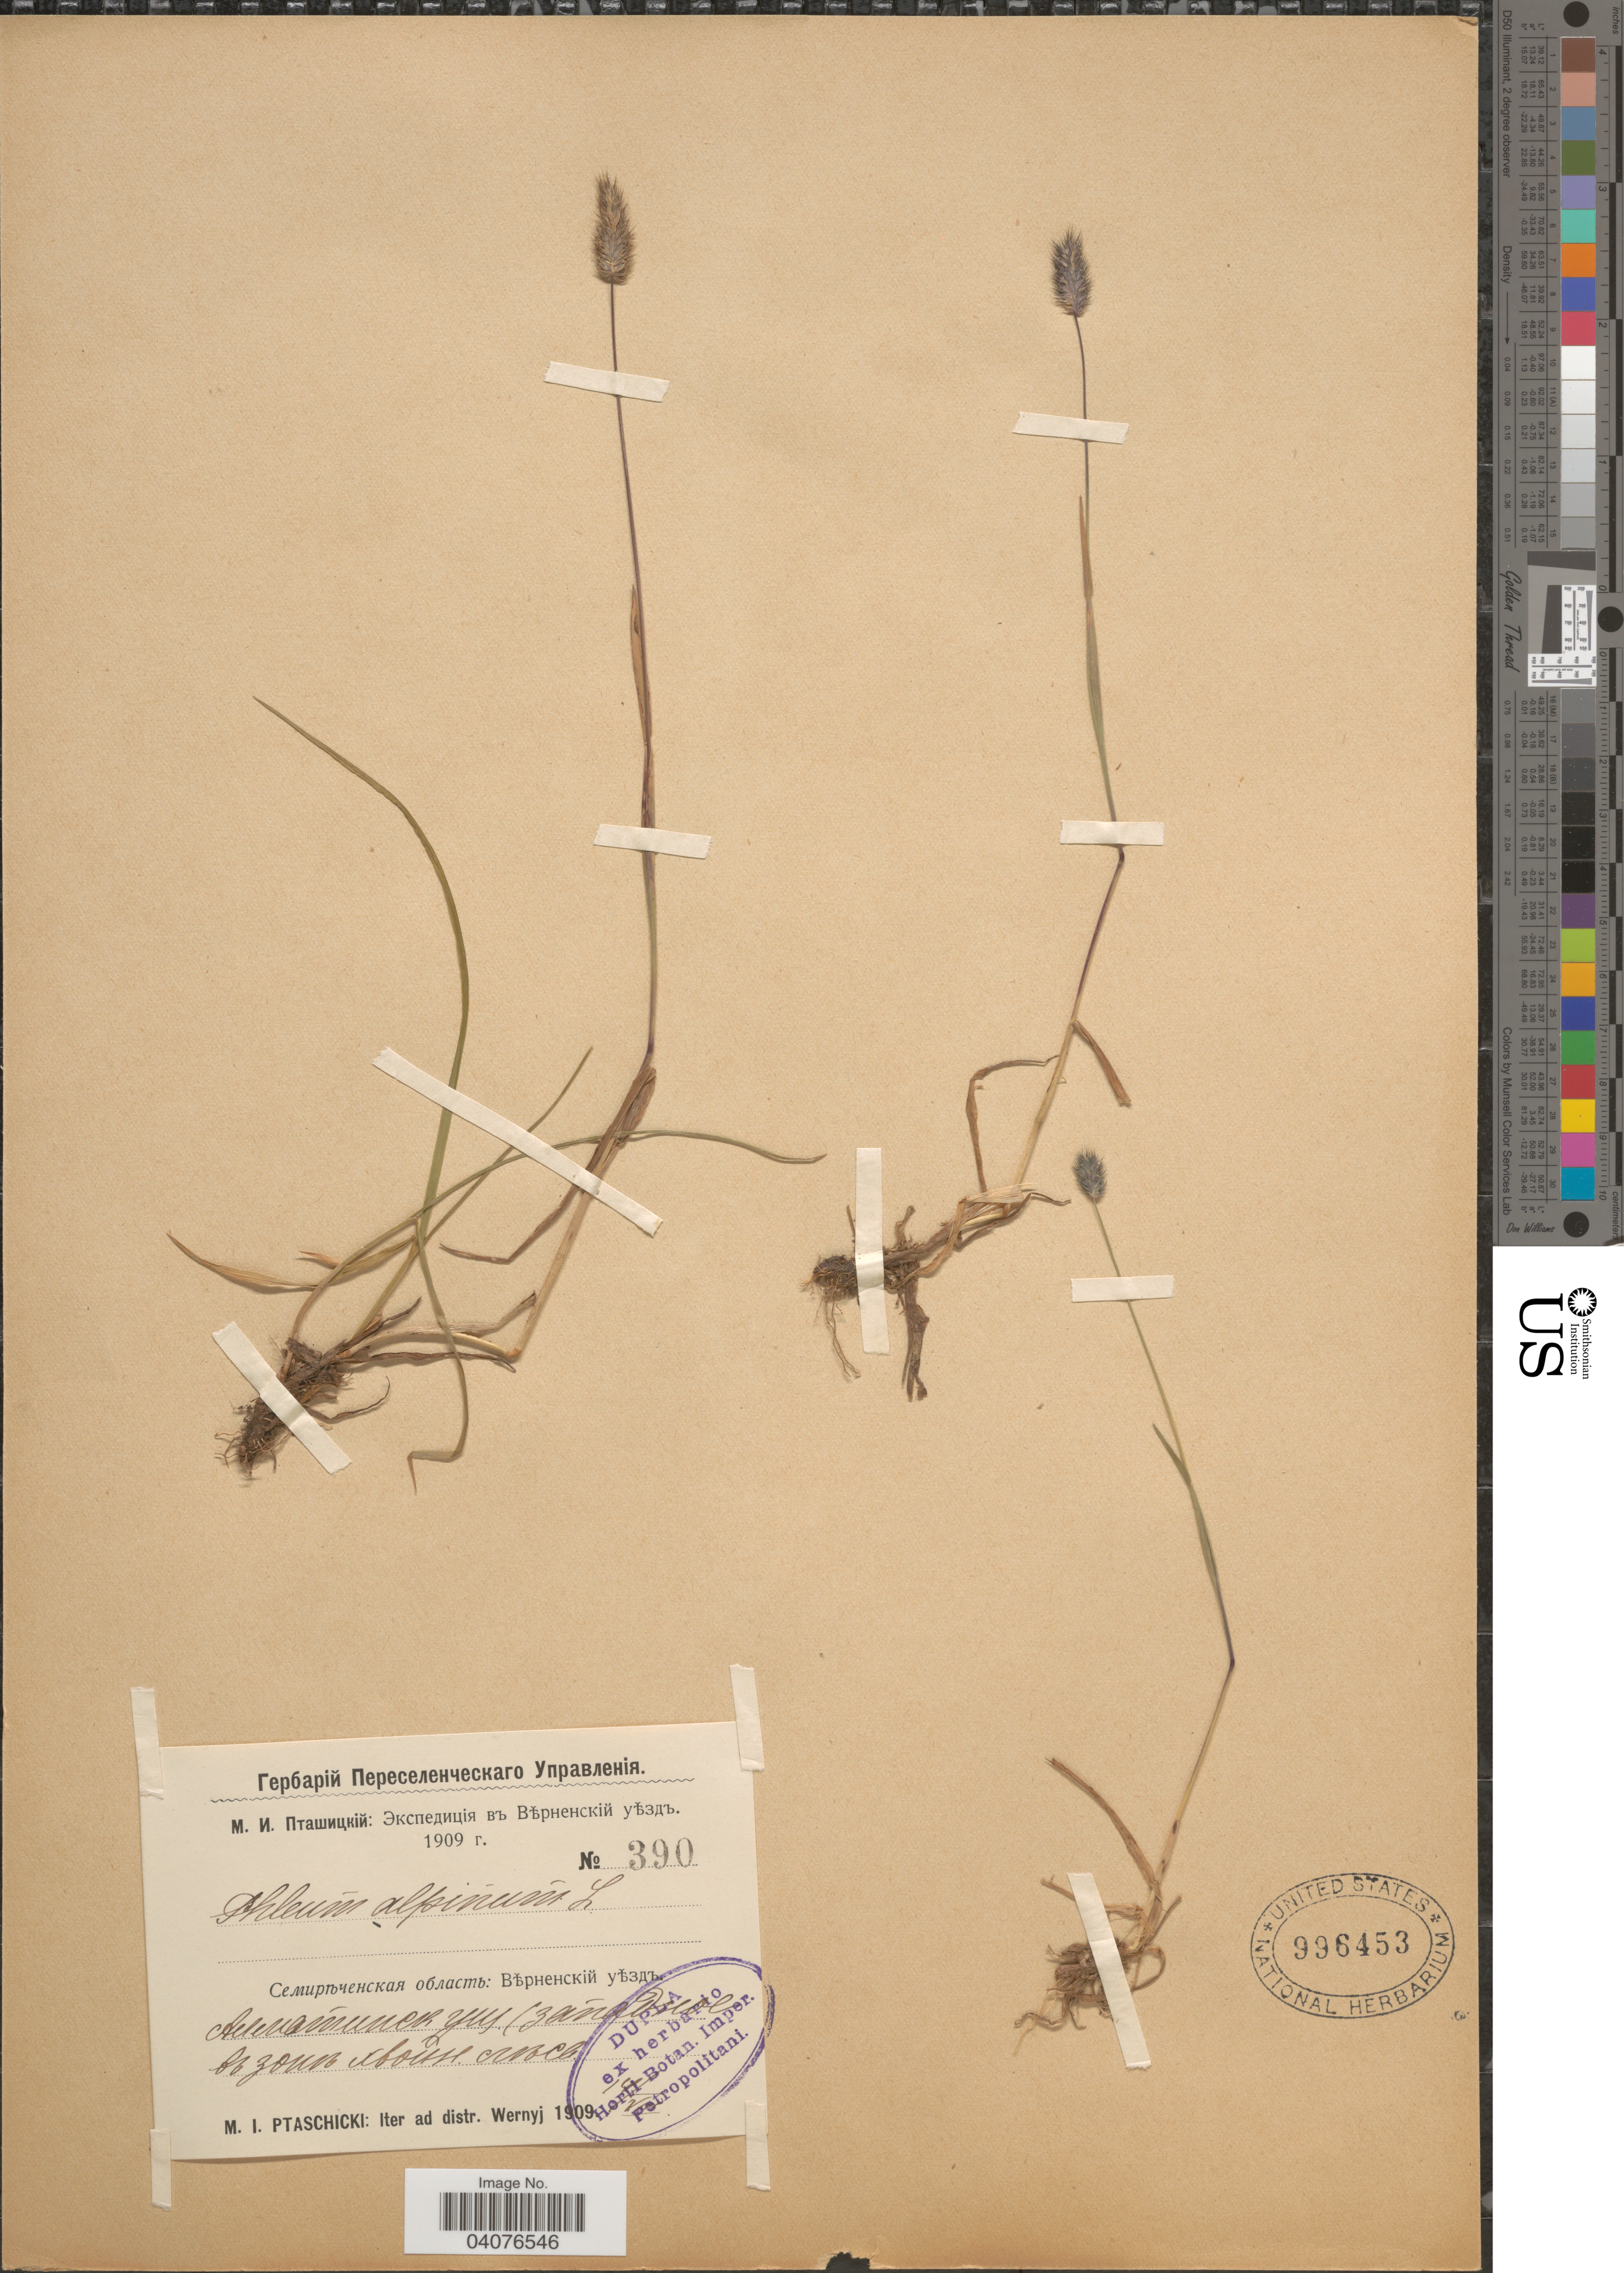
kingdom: Plantae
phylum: Tracheophyta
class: Liliopsida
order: Poales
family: Poaceae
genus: Phleum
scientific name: Phleum alpinum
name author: L.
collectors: M. Ptaschicki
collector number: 390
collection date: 1909-05-14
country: Kazakhstan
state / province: Almaty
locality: Iter ad distr. Wernyj. Almaty Gorge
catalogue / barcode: US 996453